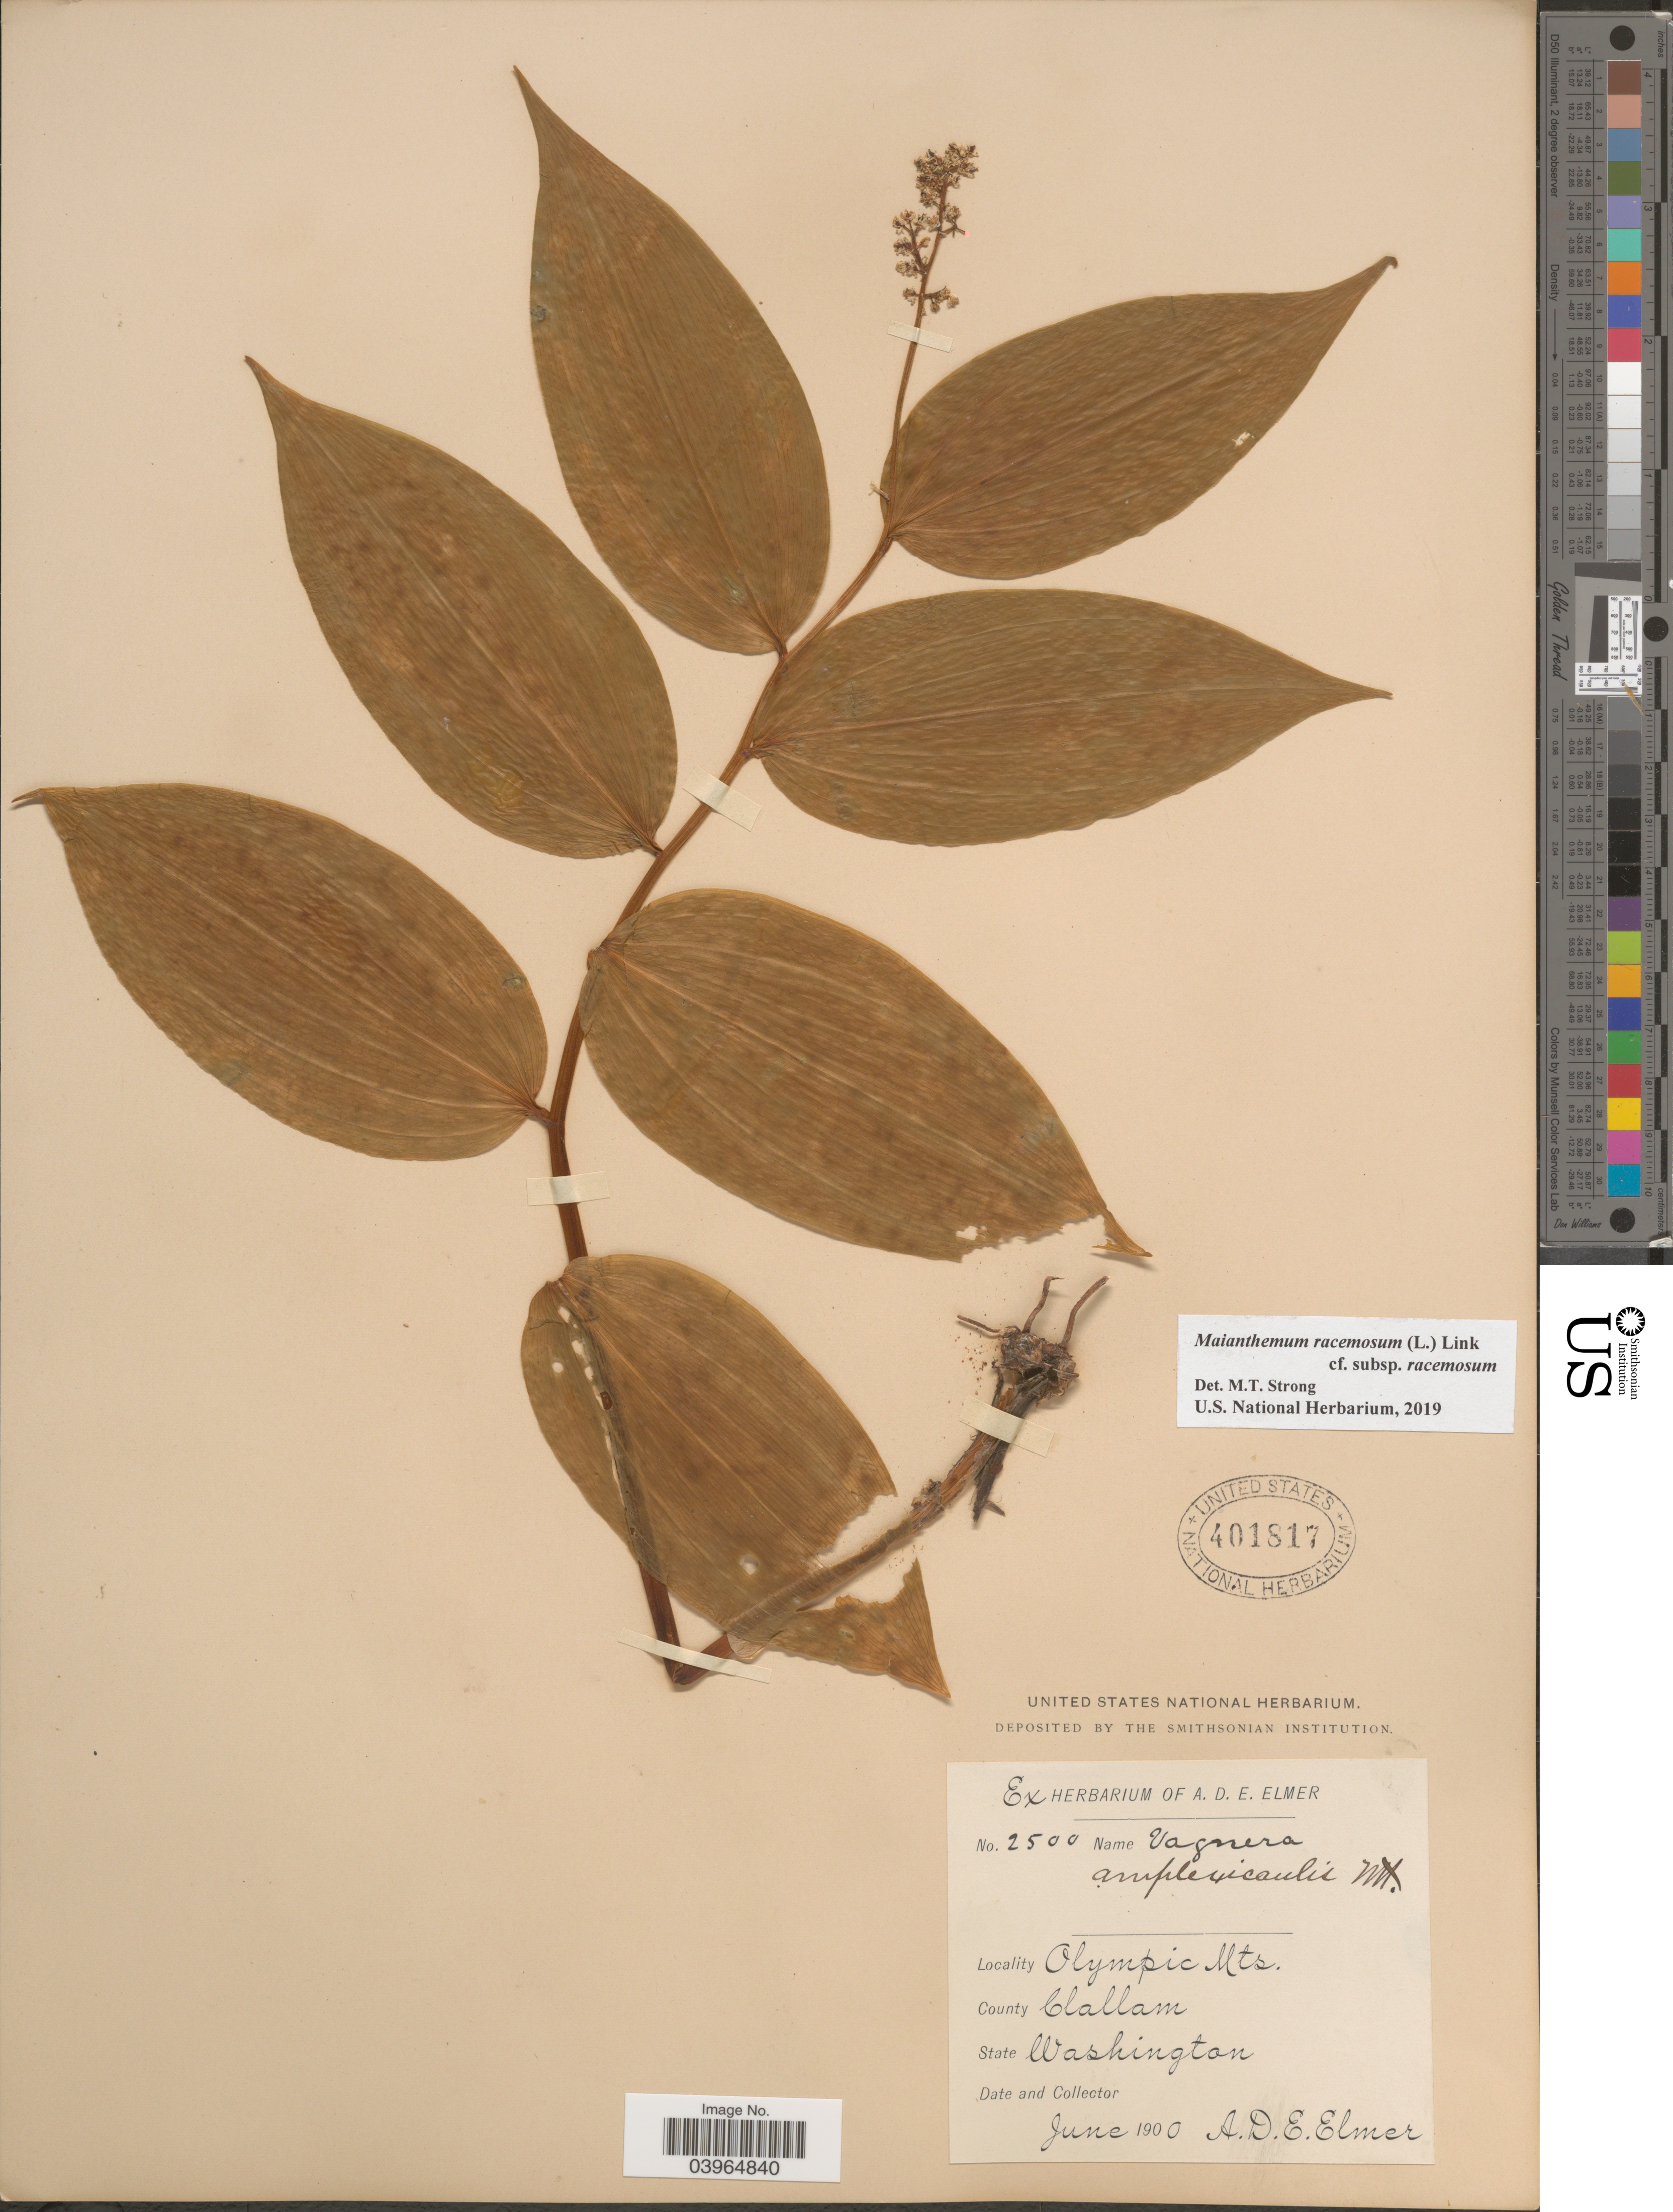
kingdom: Plantae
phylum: Tracheophyta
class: Liliopsida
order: Asparagales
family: Asparagaceae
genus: Maianthemum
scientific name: Maianthemum racemosum subsp. racemosum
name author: (L.) Link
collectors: A. D. E. Elmer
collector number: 2500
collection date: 1900-06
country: United States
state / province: Washington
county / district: Clallam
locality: Olympic Mts. County Clallam.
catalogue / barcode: US 401817